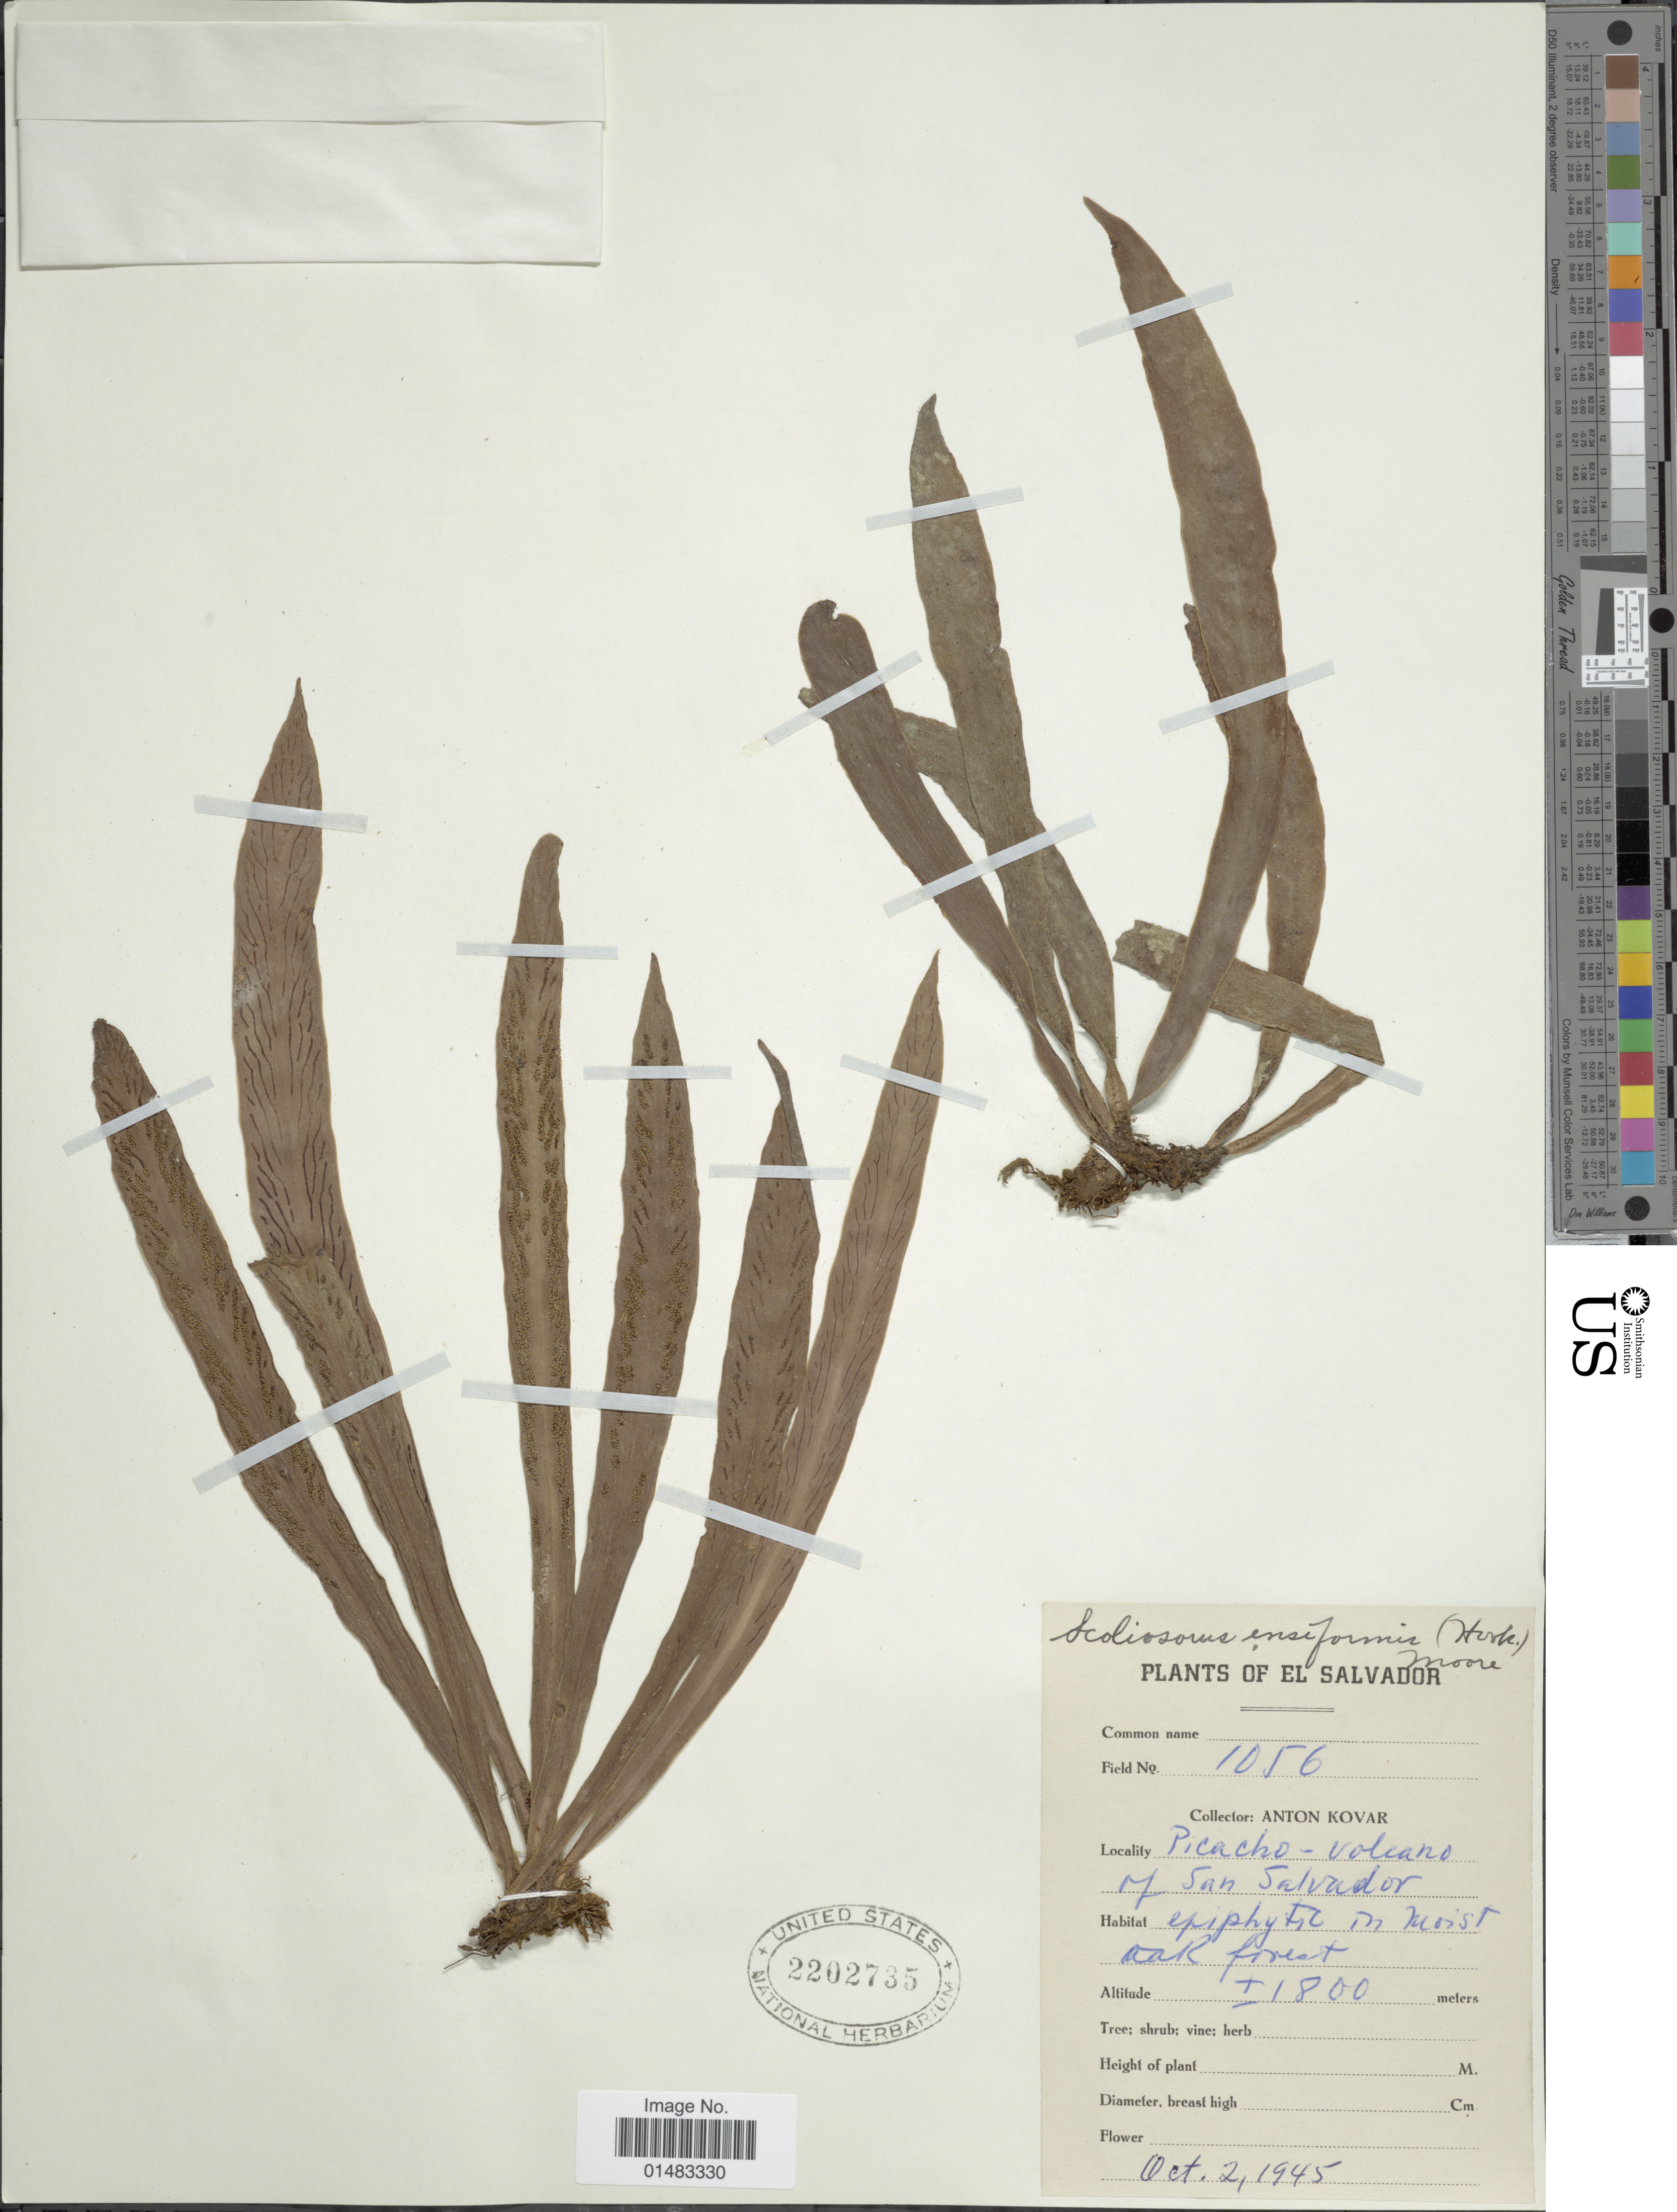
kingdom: Plantae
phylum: Tracheophyta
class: Polypodiopsida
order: Polypodiales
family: Pteridaceae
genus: Scoliosorus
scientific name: Scoliosorus ensiformis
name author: (Hook.) T. Moore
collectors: A. Kovar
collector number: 1056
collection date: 1945-10-02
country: El Salvador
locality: Pichacho - Volcano of San Salvador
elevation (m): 1800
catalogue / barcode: US 2202735